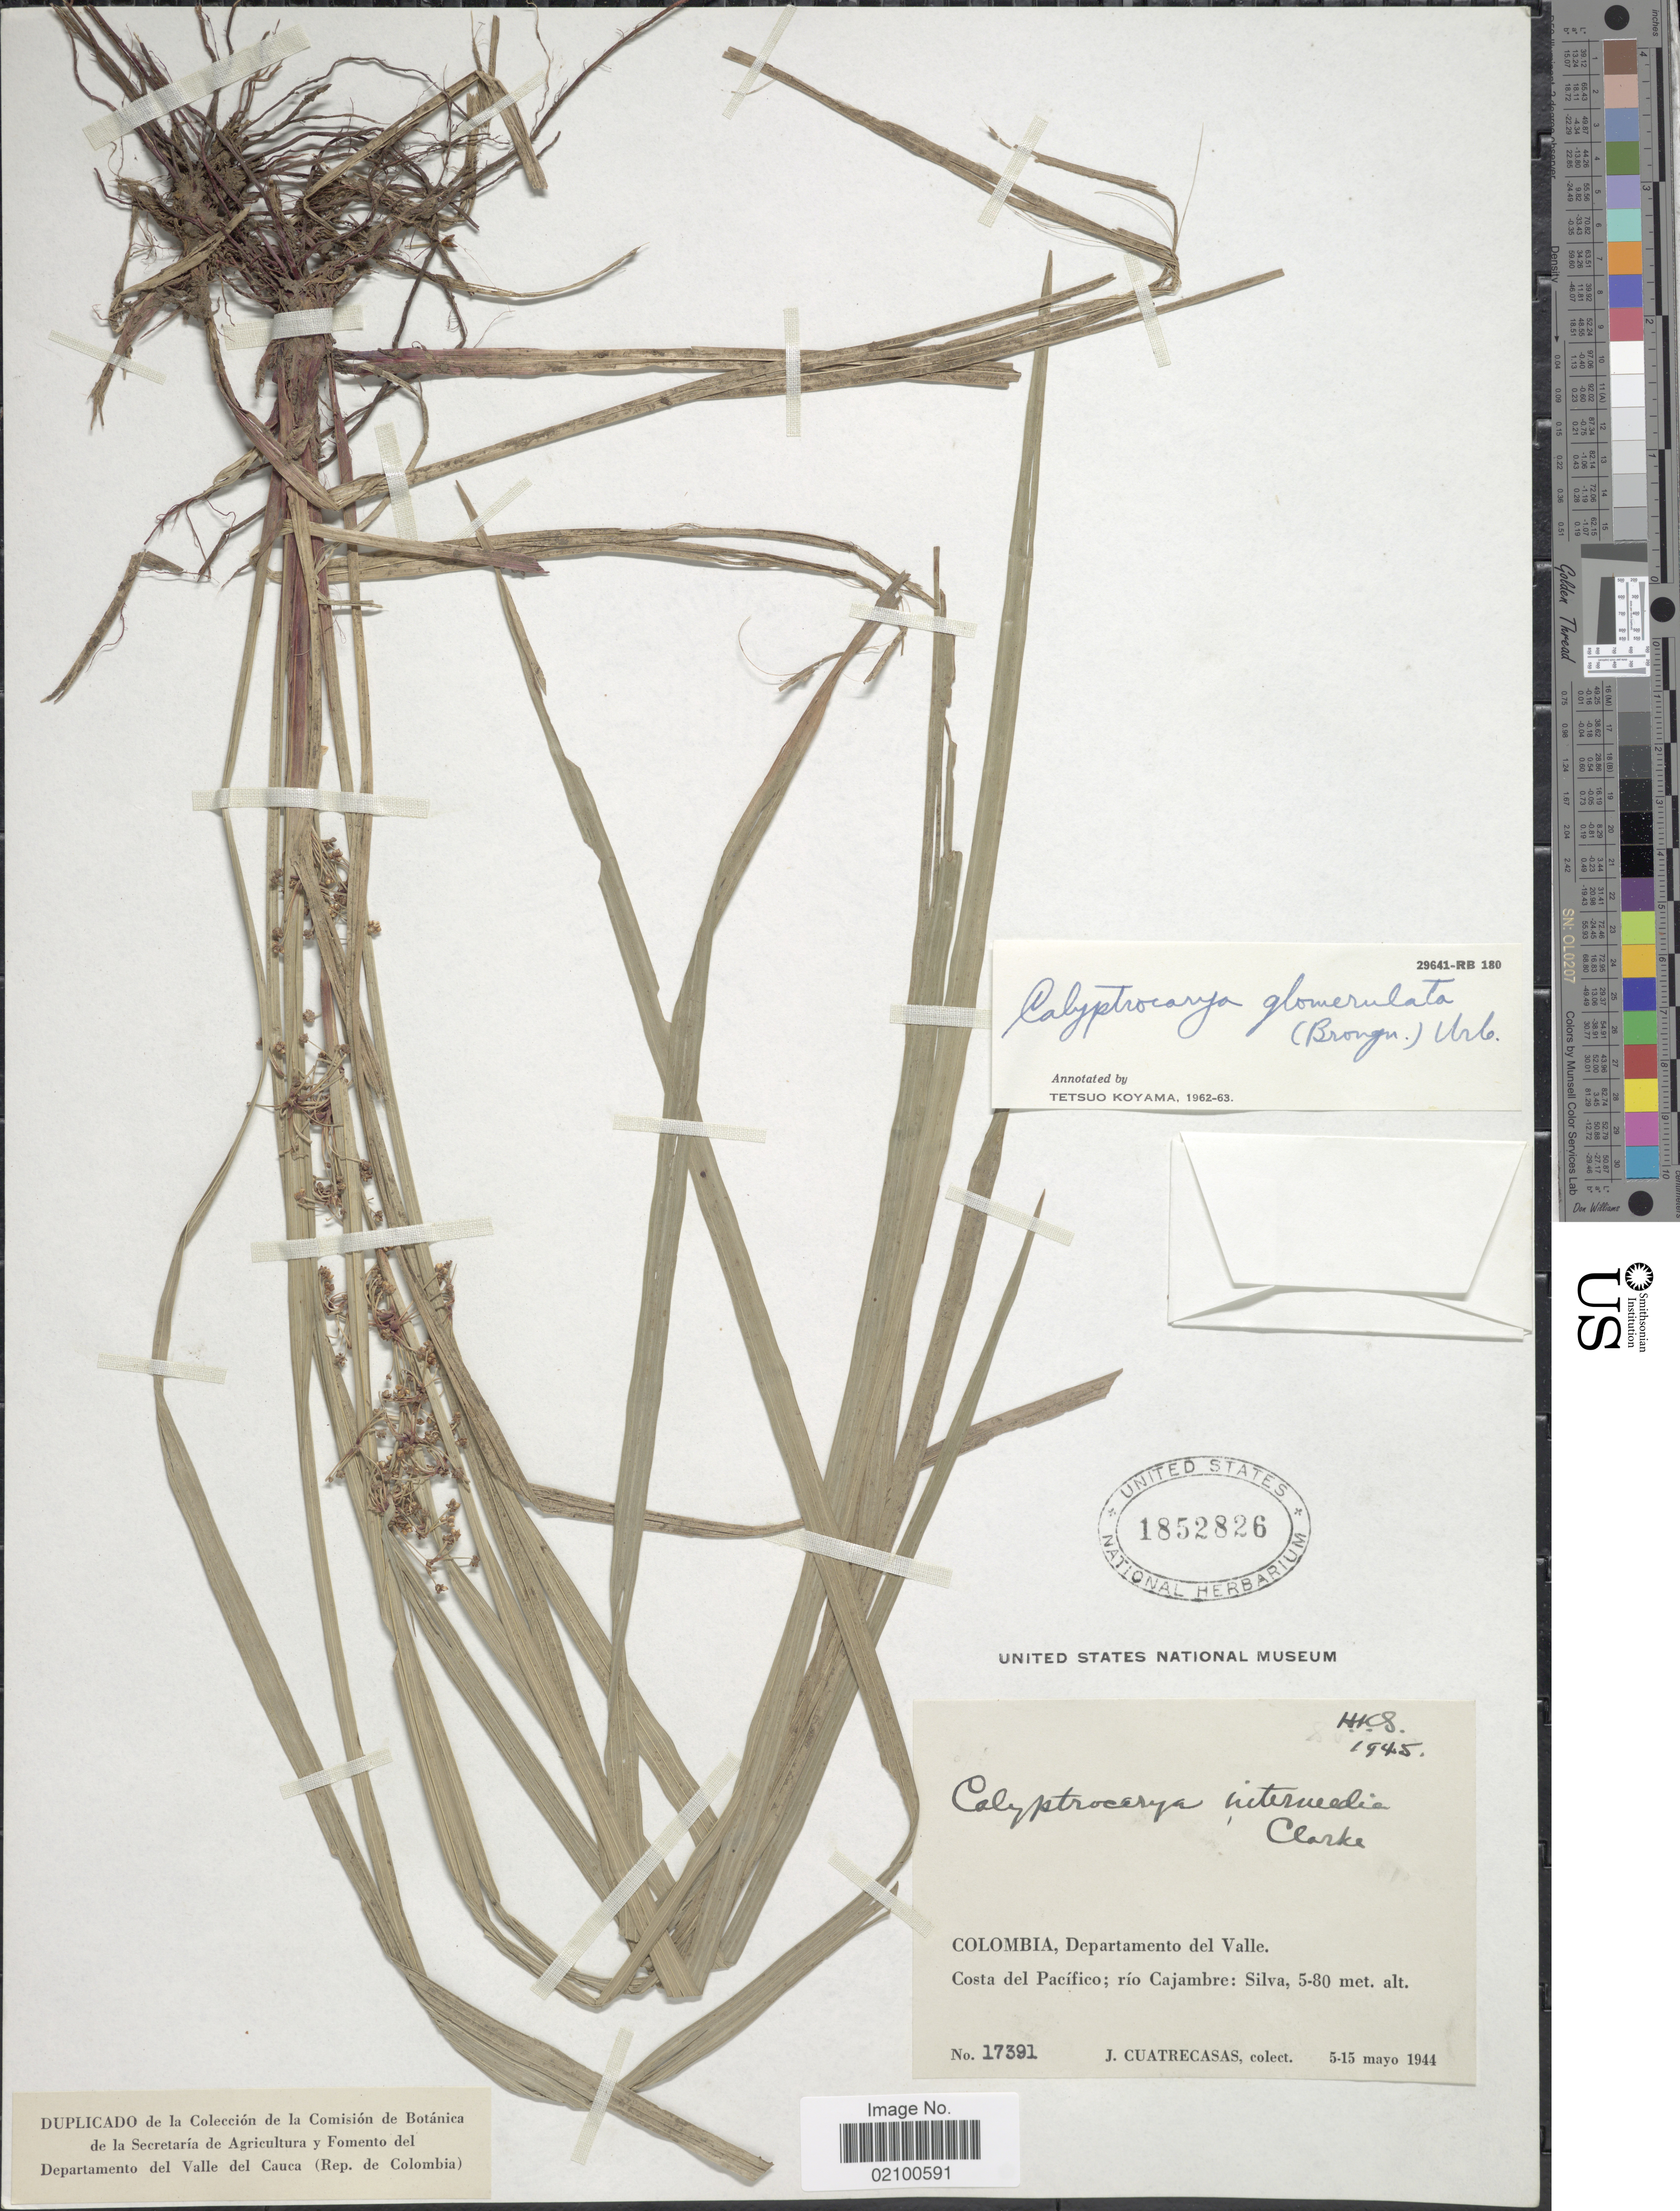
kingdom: Plantae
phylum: Tracheophyta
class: Liliopsida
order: Poales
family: Cyperaceae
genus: Calyptrocarya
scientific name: Calyptrocarya glomerulata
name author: (Brongn.) Urb.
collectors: J. Cuatrecasas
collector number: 17391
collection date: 1944-05-05/1944-05-15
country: Colombia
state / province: Valle del Cauca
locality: Departamento del Valle, Costa del Pacifico, Rio Cajambre, Silva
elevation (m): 5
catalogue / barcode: US 1852826